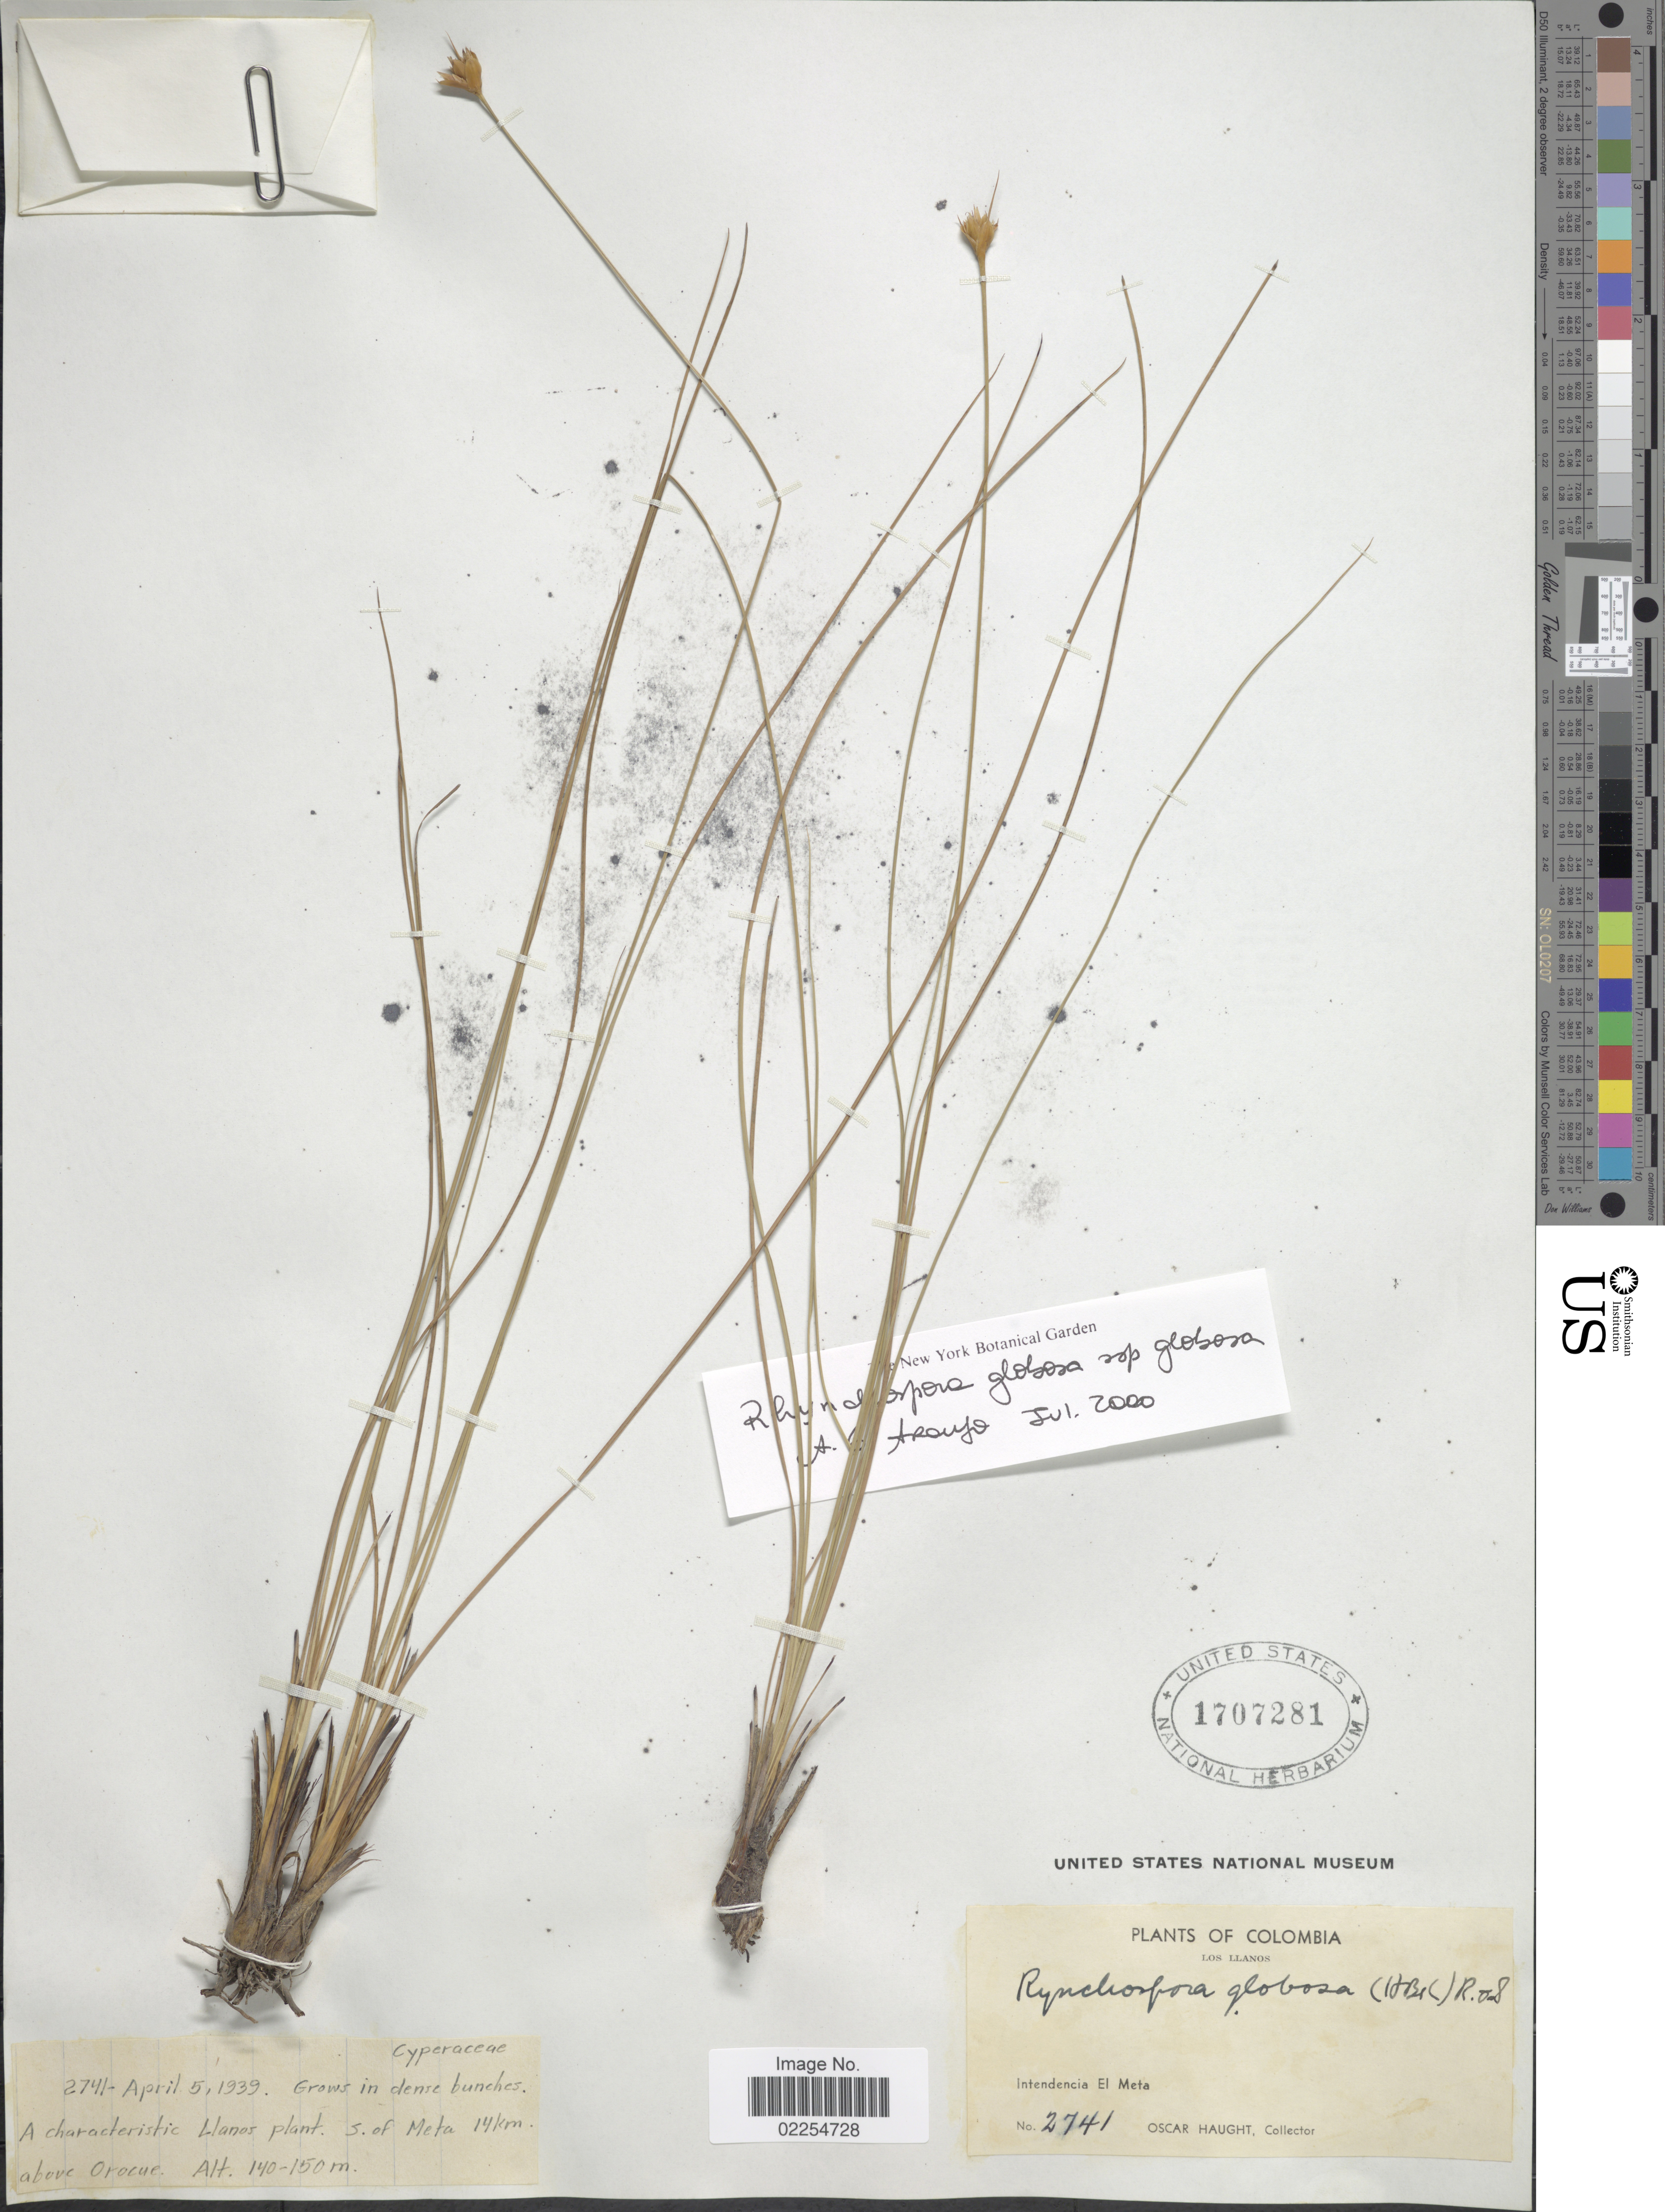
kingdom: Plantae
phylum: Tracheophyta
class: Liliopsida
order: Poales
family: Cyperaceae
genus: Rhynchospora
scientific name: Rhynchospora globosa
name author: (Kunth) Roem. & Schult.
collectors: O. Haught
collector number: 2741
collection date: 1939-04-05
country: Colombia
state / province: Meta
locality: Los Llanos, S. of Meta, 14 km above Orocue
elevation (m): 140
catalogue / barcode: US 1707281